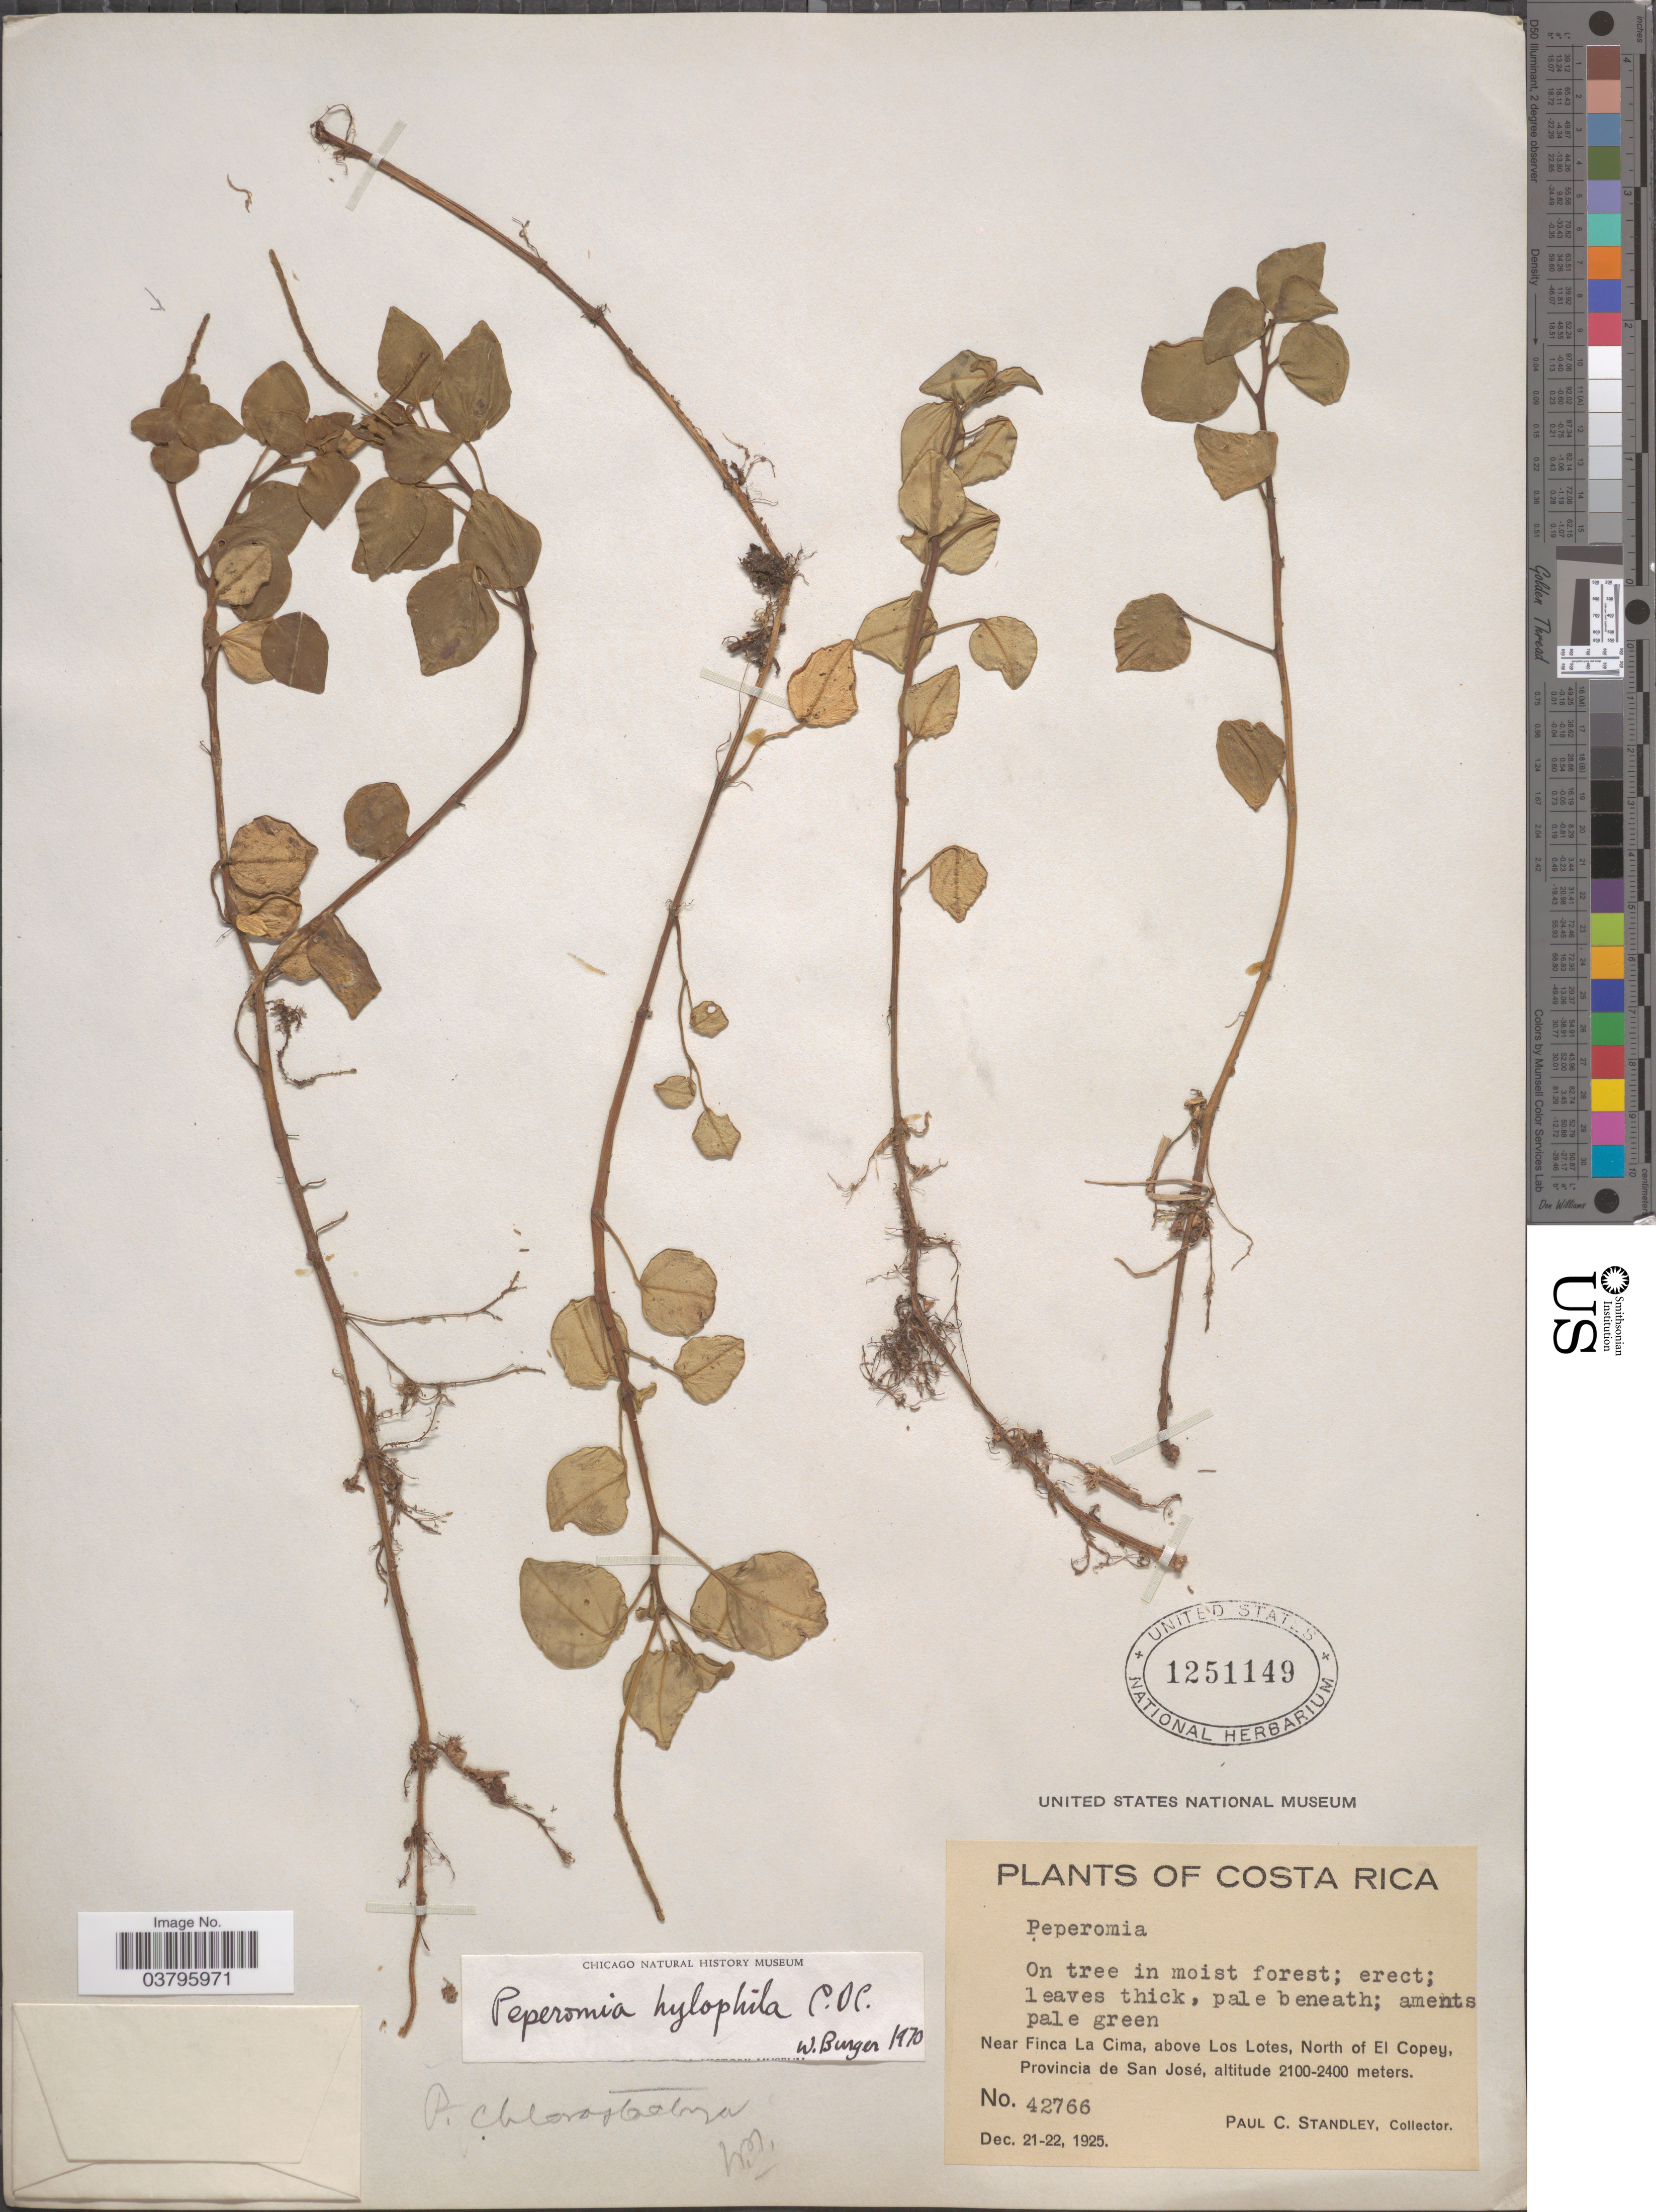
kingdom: Plantae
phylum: Tracheophyta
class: Magnoliopsida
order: Piperales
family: Piperaceae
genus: Peperomia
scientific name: Peperomia puberulilimba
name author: C. DC.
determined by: Jiménez, José Estaban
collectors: P. C. Standley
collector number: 42766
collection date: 1925-12-21/1925-12-22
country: Costa Rica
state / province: San José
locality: Near Finca La Cima, above Los Lotes, North of El Copey.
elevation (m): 2100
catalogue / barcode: US 1251149